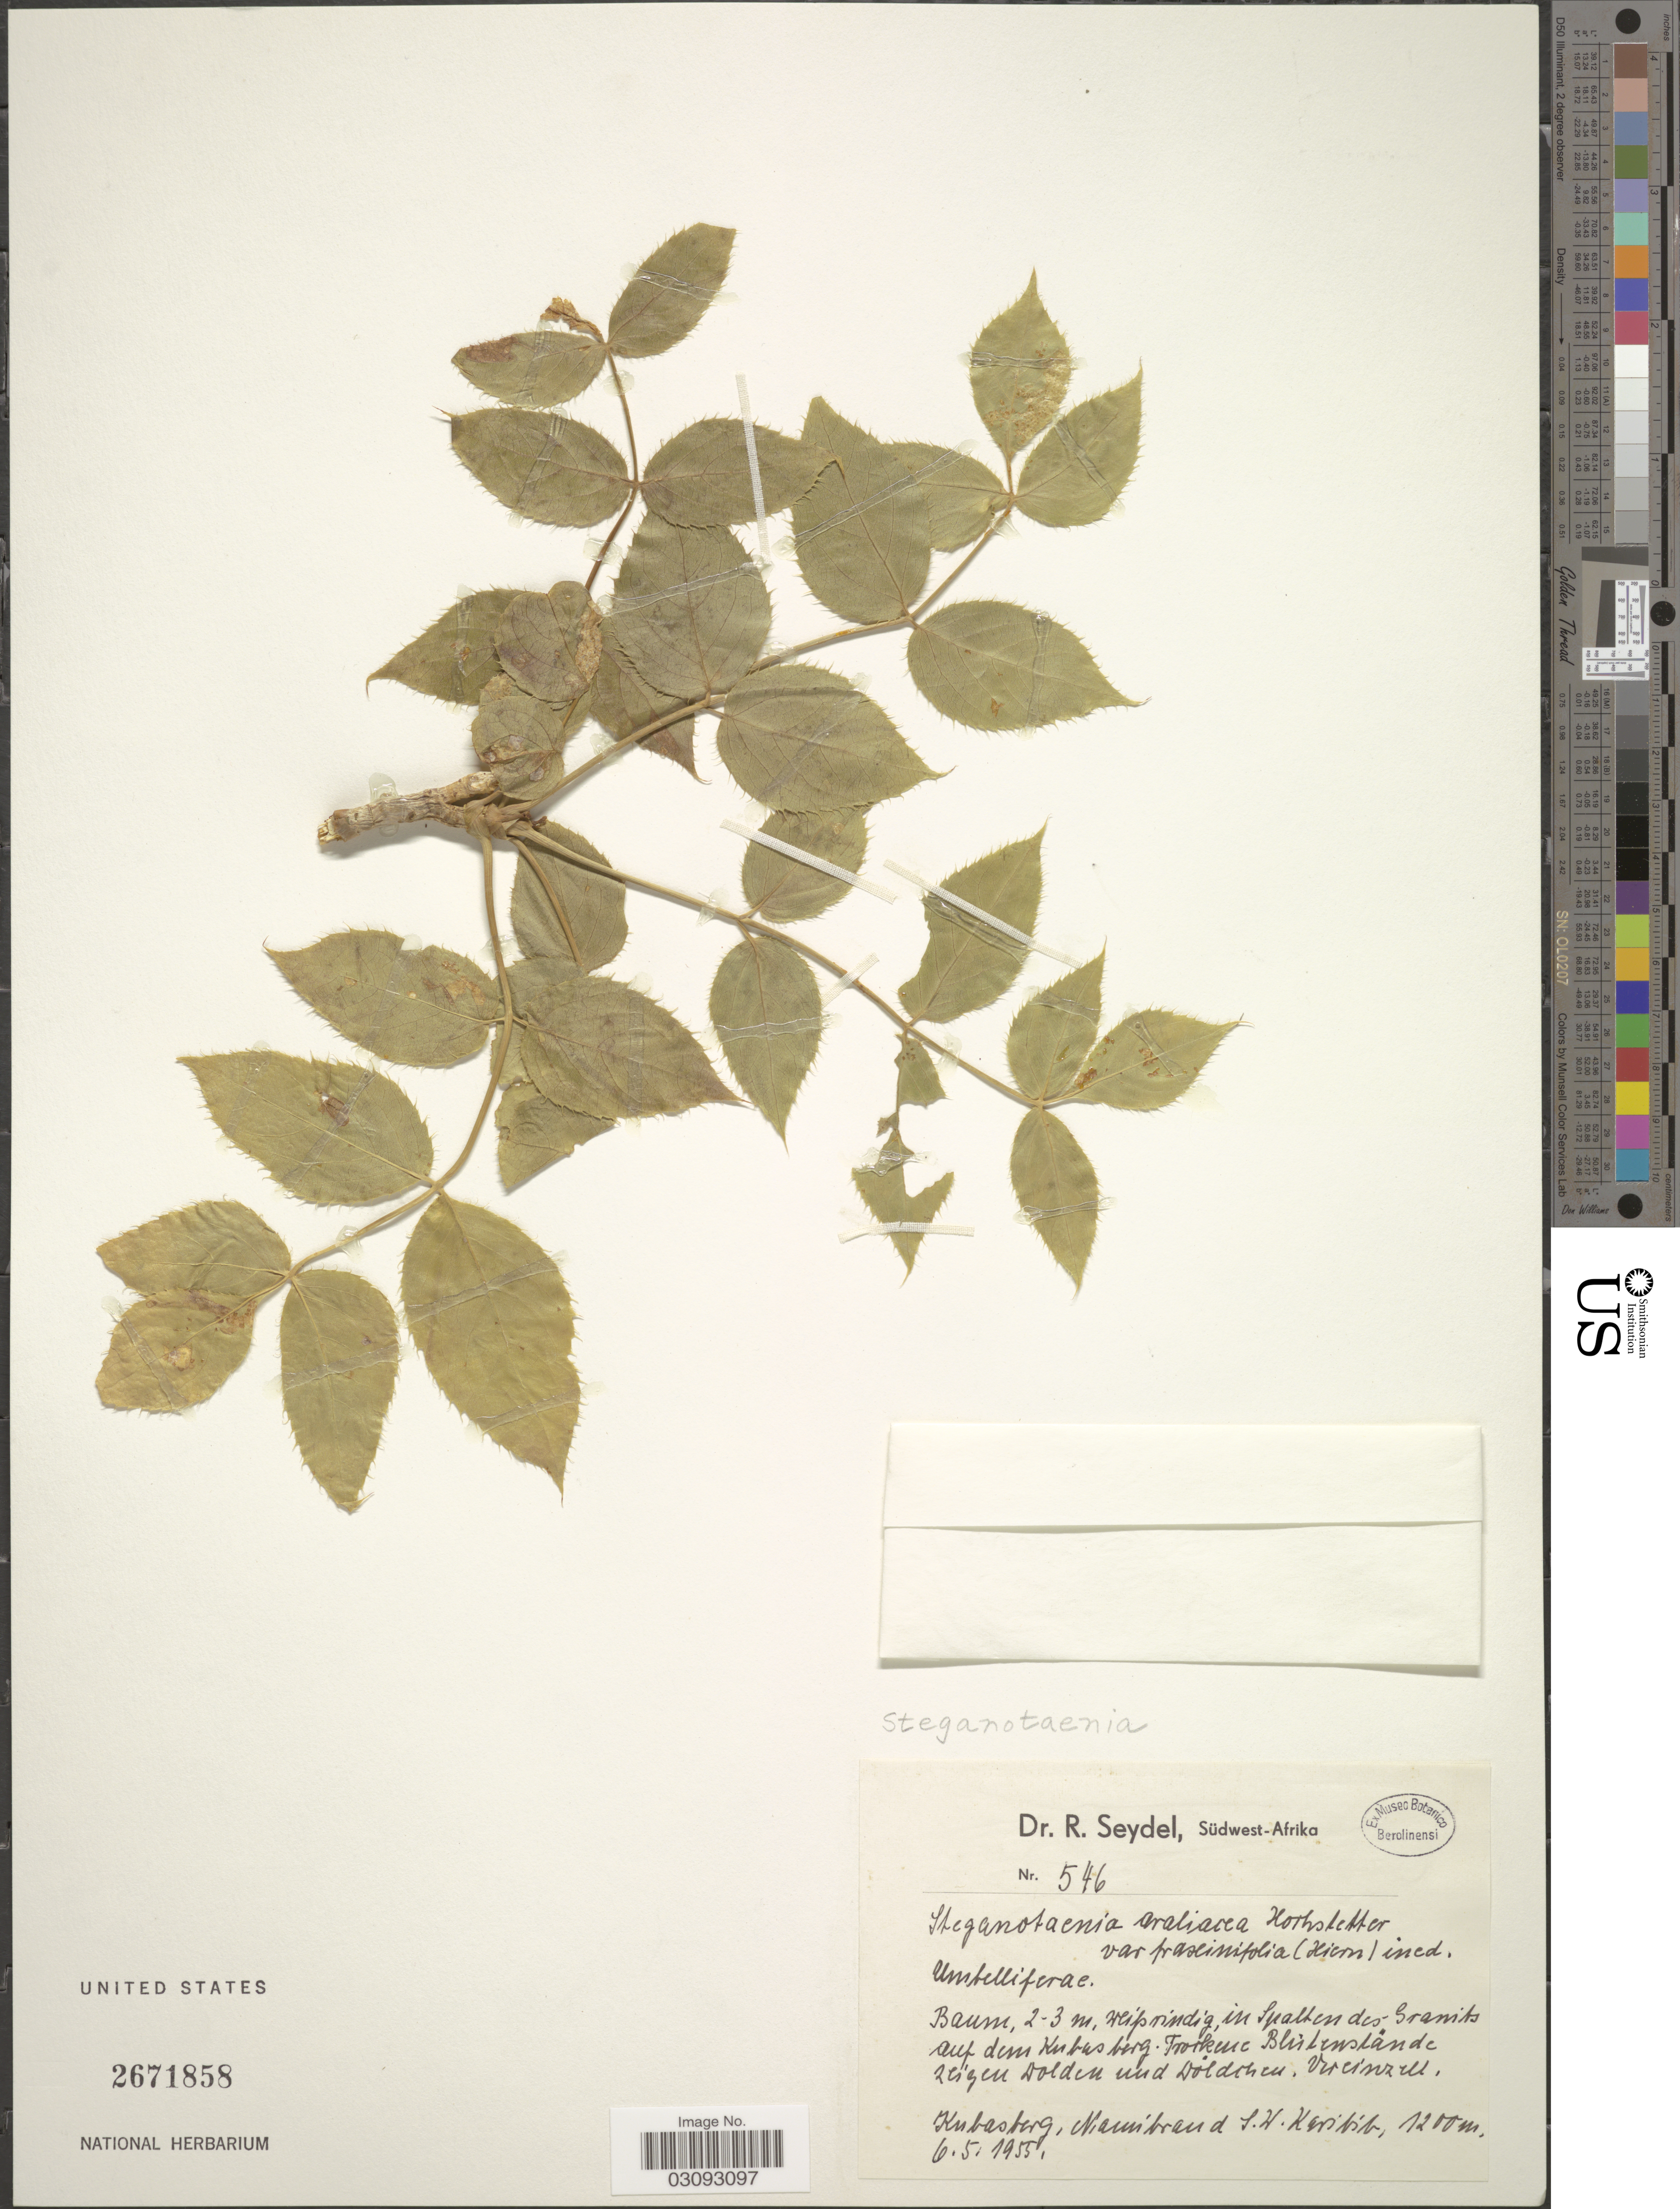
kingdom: Plantae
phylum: Tracheophyta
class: Magnoliopsida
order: Apiales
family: Apiaceae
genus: Peucedanum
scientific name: Peucedanum araliaceum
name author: (Hochst.) Benth. & Hook. f. ex Vatke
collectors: R. Seydel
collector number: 546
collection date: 1955-05-06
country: Namibia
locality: Südwest-Afrika. Kubasberg, Namibrand S. W. Karibib.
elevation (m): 1200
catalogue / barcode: US 2671858